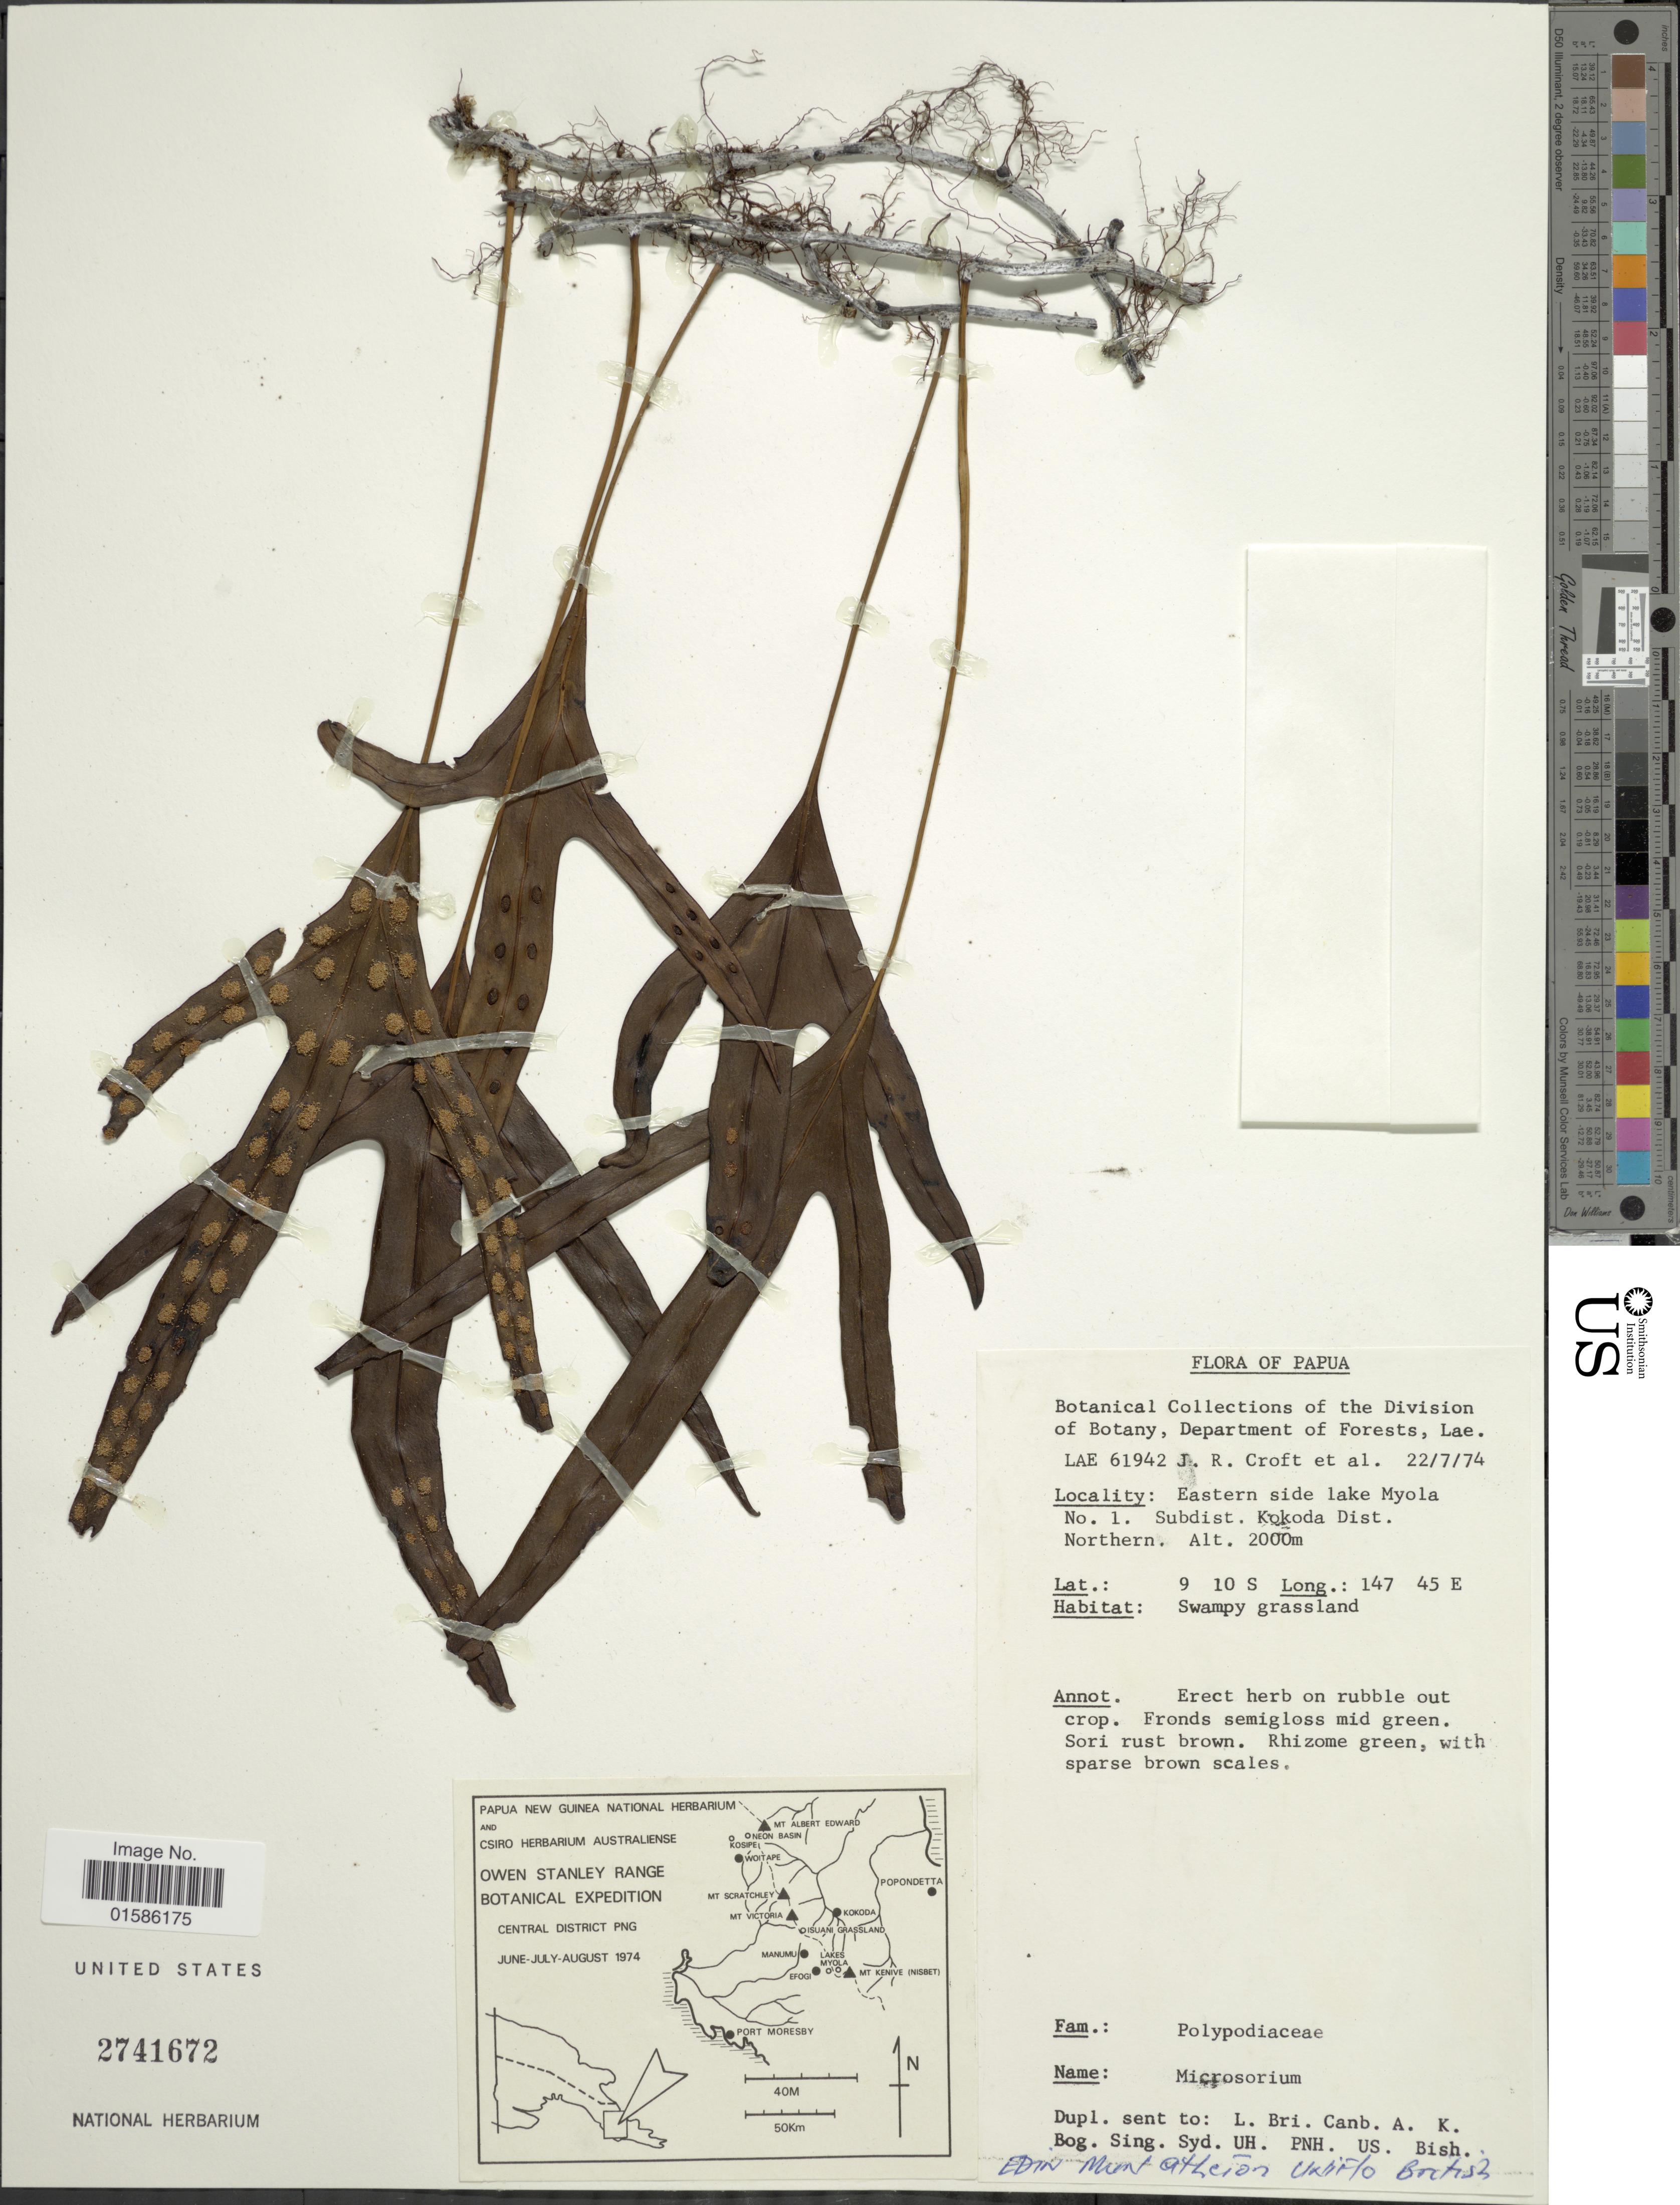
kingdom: Plantae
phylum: Tracheophyta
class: Polypodiopsida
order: Polypodiales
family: Polypodiaceae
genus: Microsorum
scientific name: Microsorum cromwellii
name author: (Rosenst.) Copel.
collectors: J. Croft & et al.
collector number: LAE 61942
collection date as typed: Transcribed d/m/y: 22/7/74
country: Papua New Guinea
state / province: Northern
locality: Eastern side lake Myola No. 1. Subdist. Kokoda Dist. Northern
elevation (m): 2000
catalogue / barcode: US 2741672